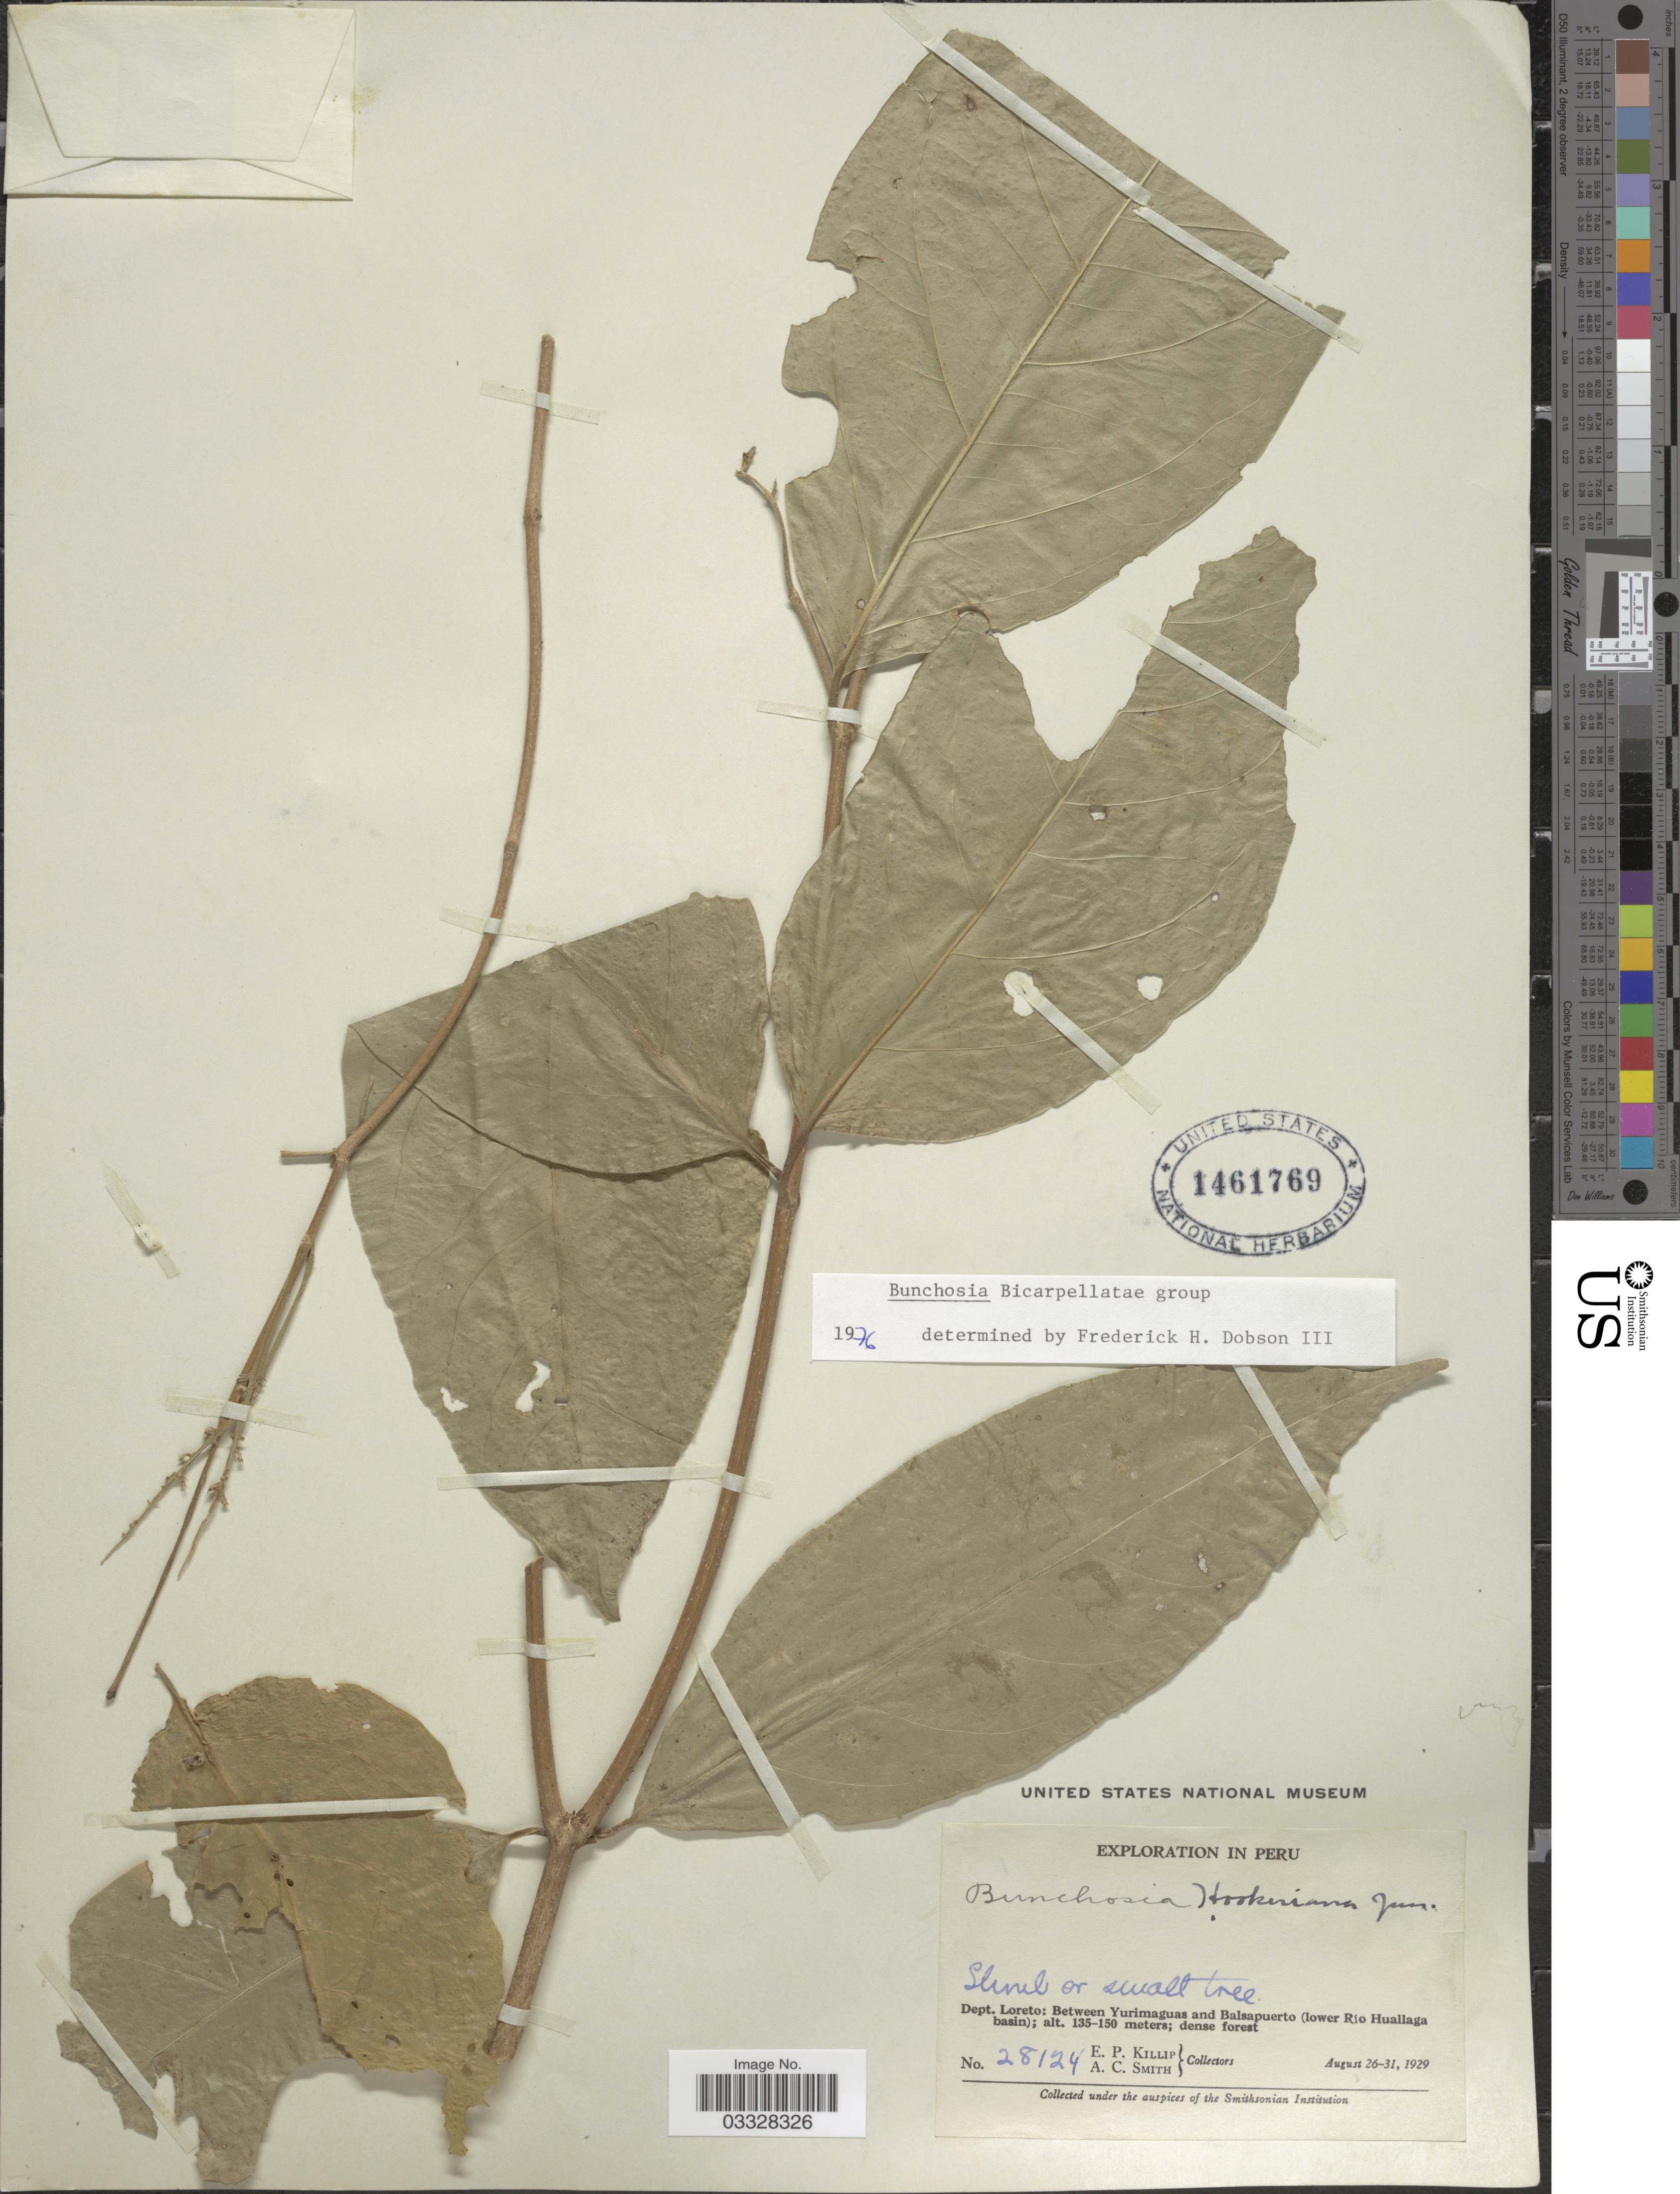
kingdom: Plantae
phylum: Tracheophyta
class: Magnoliopsida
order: Malpighiales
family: Malpighiaceae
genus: Bunchosia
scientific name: Bunchosia hookeriana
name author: A. Juss.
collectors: E. P. Killip & A. C. Smith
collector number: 28124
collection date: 1929-08-26/1929-08-31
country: Peru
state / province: Loreto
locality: Dept. Loreto: Between Yurimaguas and Balsapuerto (lower Río Huallaga basin).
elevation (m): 135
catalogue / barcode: US 1461769